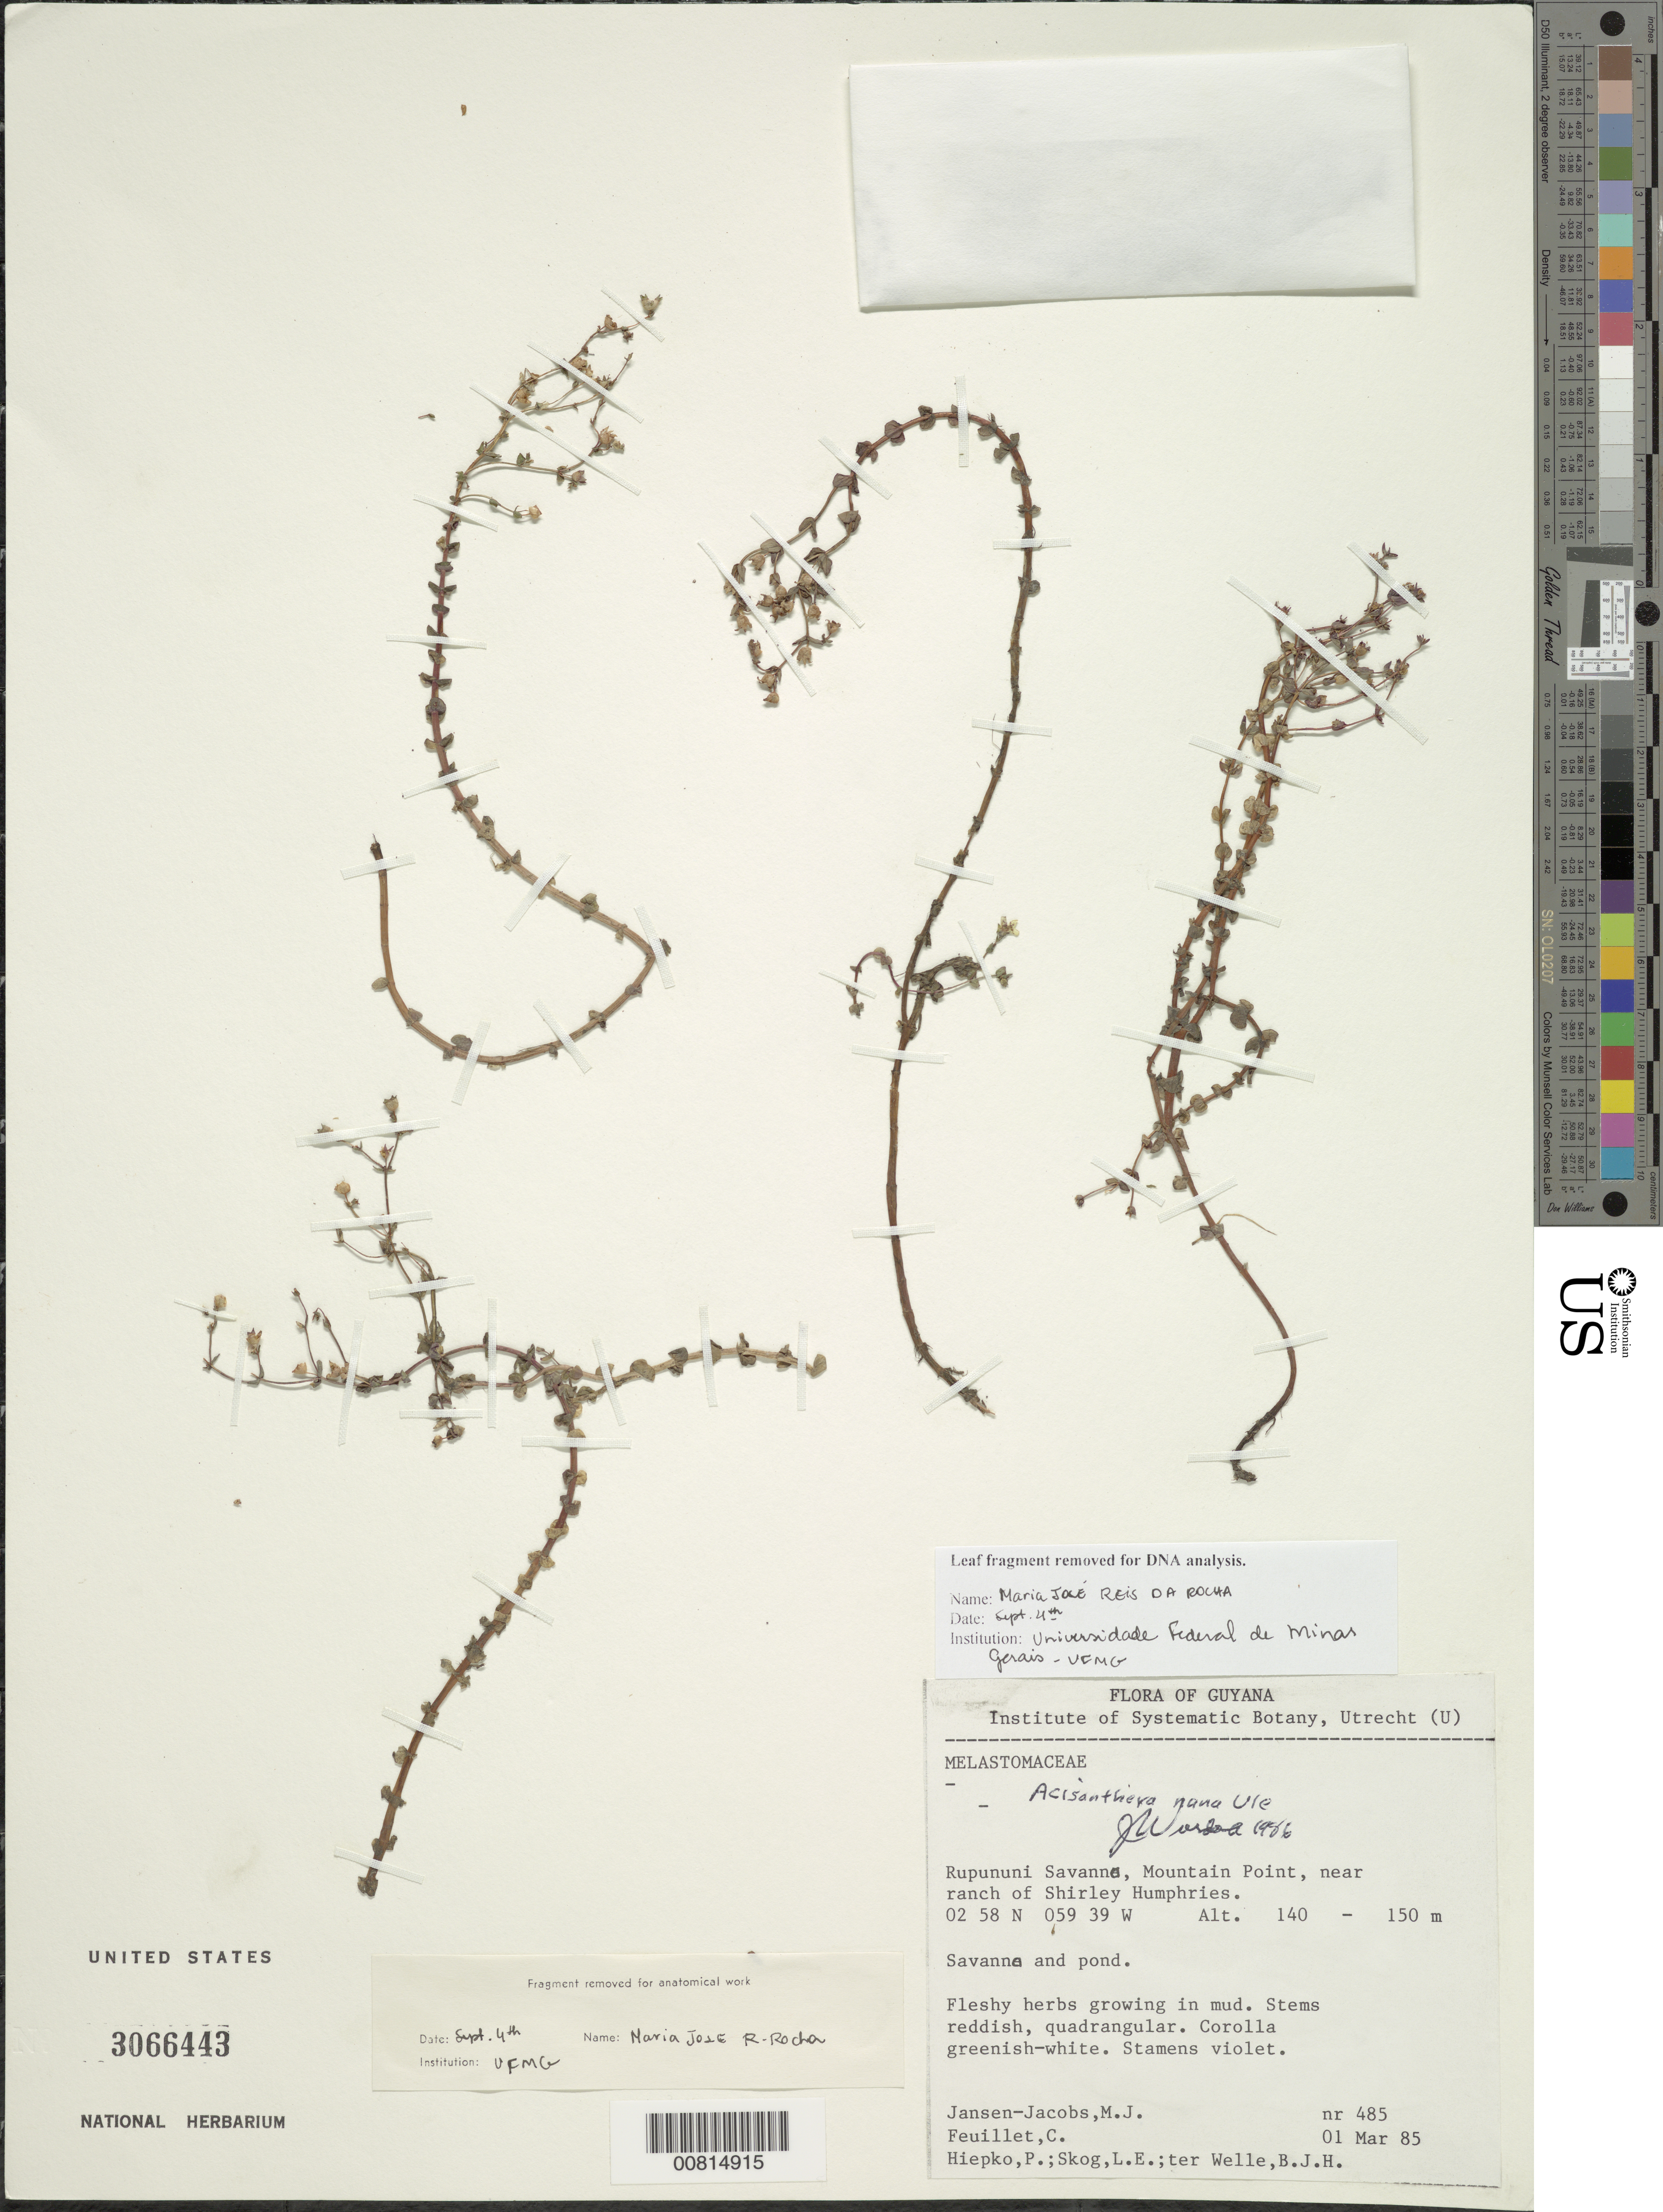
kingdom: Plantae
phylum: Tracheophyta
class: Magnoliopsida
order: Myrtales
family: Melastomataceae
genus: Noterophila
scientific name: Noterophila nana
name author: (Ule) Kriebel & M.J. Rocha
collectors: M. J. Jansen-Jacobs, C. Feuillet, P. H. Hiepko, L. E. Skog & B. Welle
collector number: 485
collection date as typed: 1-Mar-85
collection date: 1985-03-01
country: Guyana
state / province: U. Takutu-U. Essequibo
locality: Rupununi Savanna, Mountain Point, near ranch of Shirley Humphries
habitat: Savanna and pond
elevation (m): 140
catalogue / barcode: US 3066443